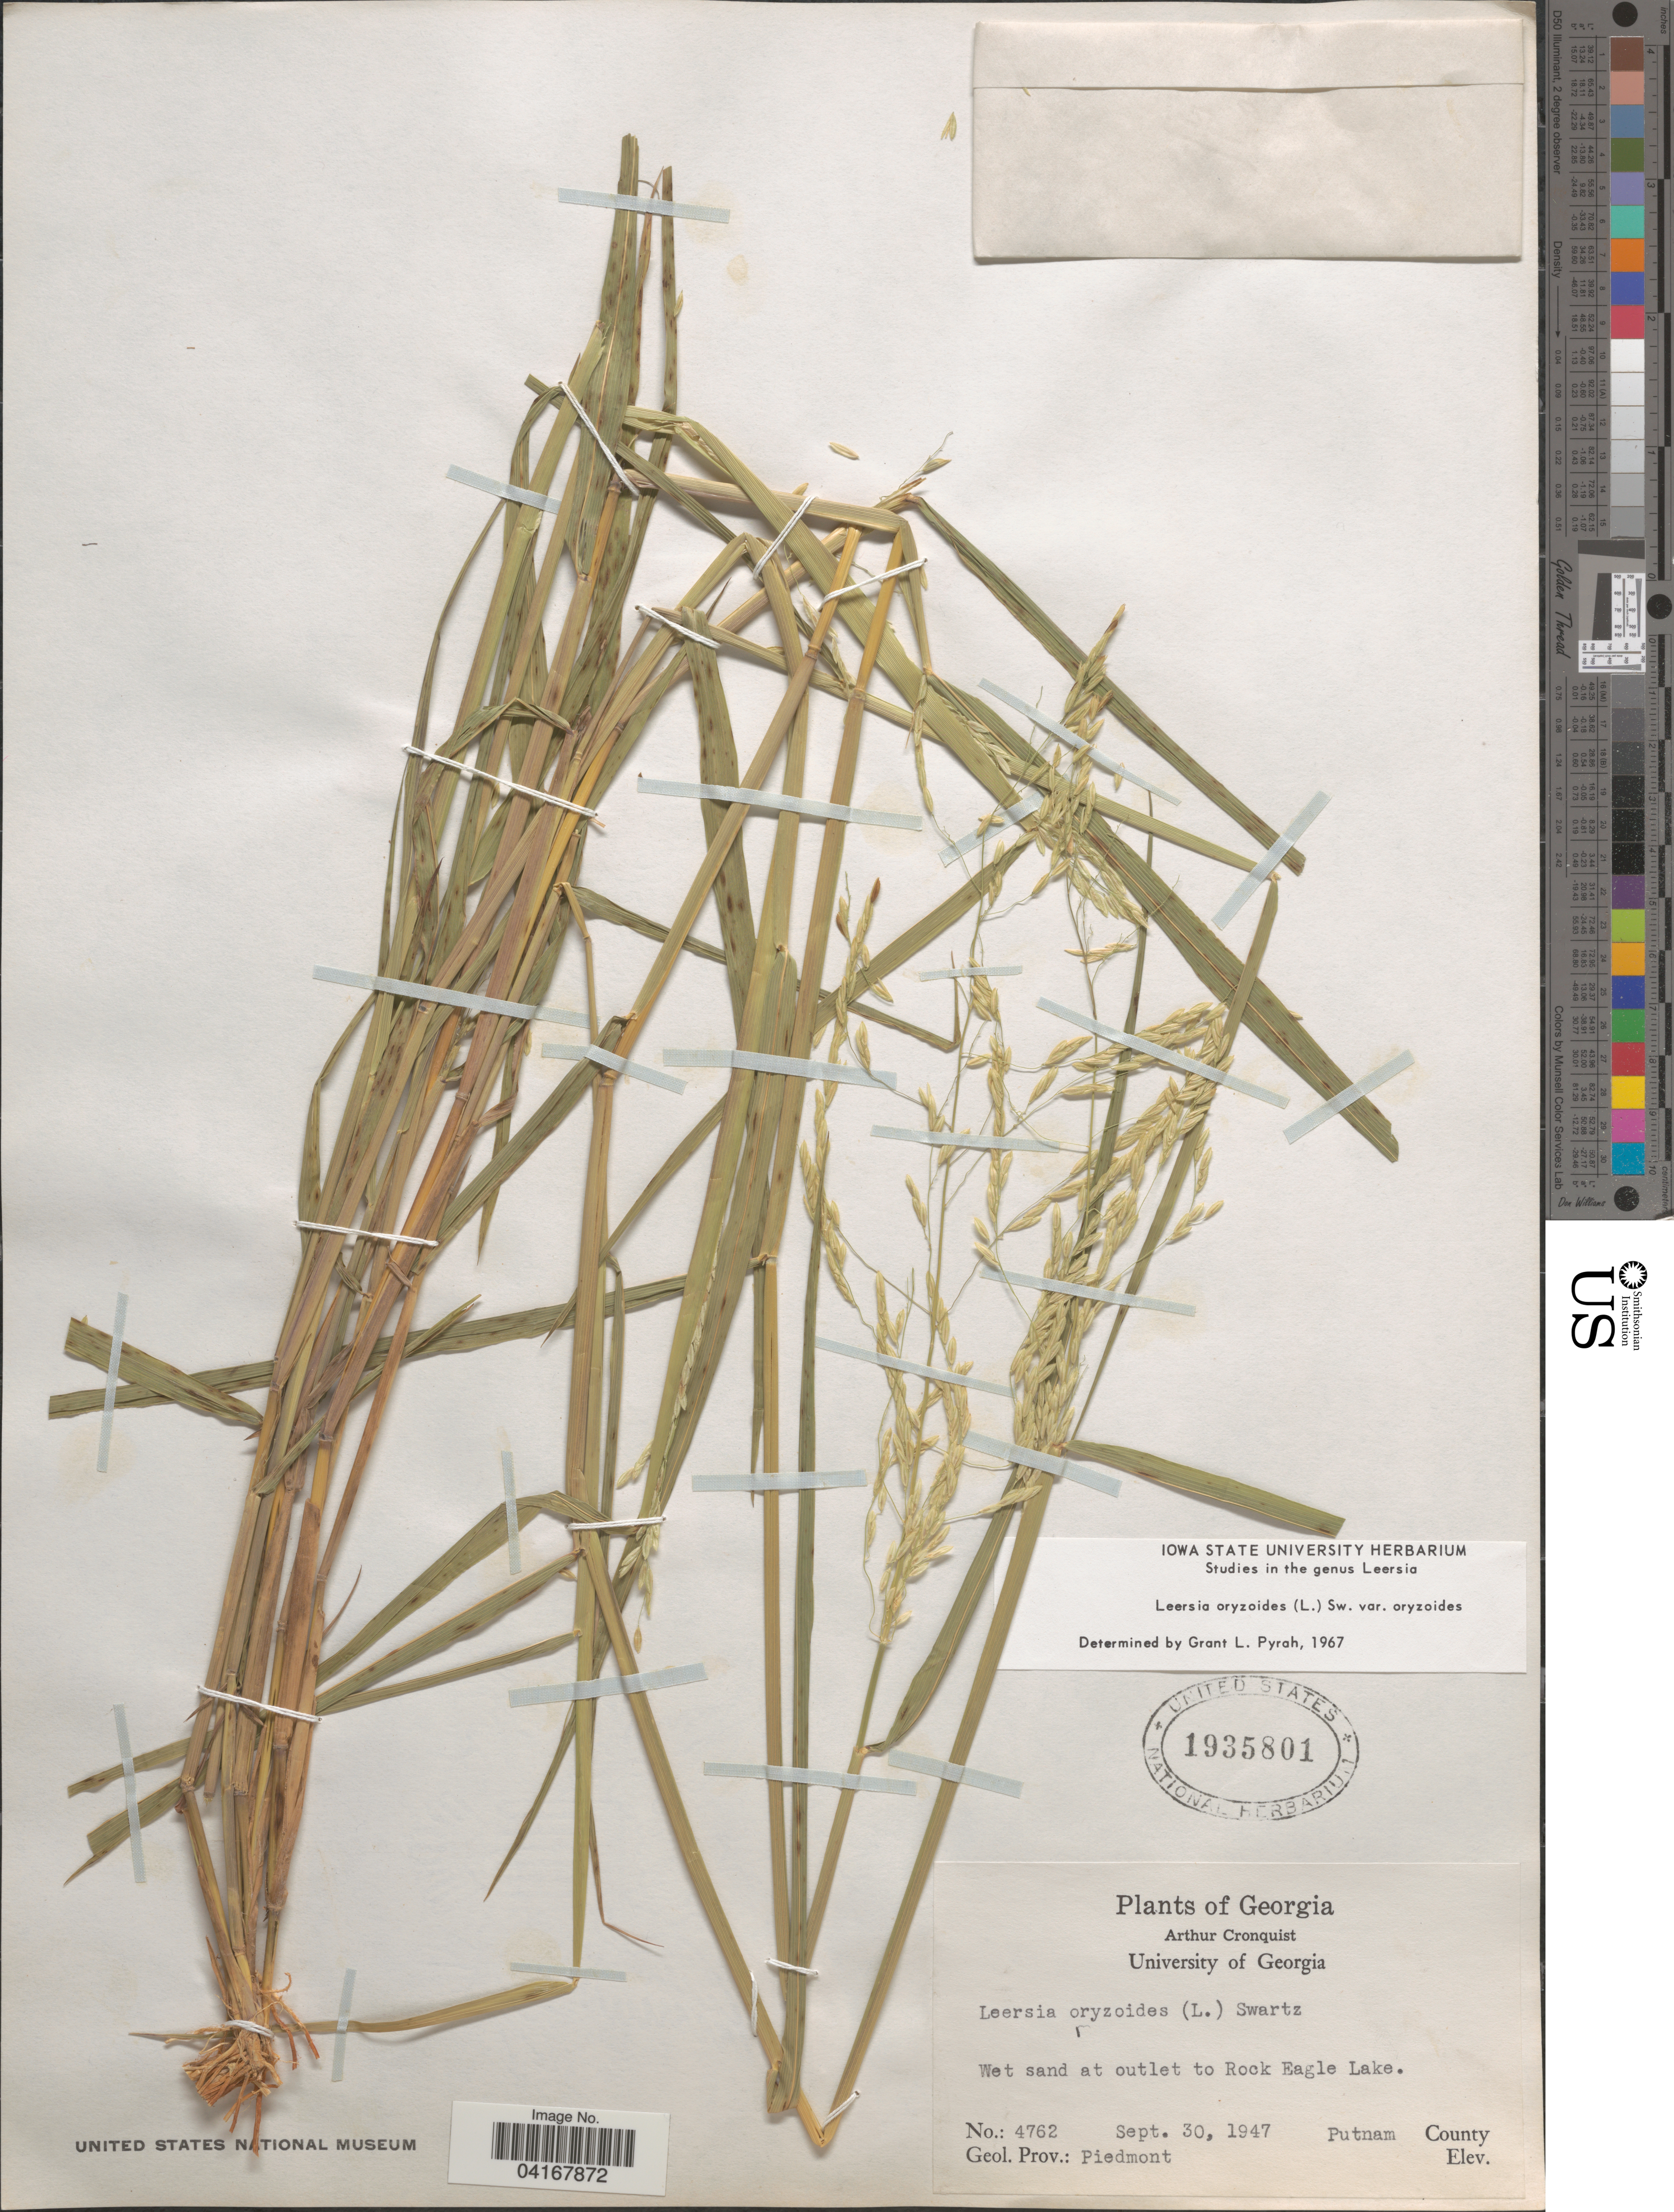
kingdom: Plantae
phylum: Tracheophyta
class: Liliopsida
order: Poales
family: Poaceae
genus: Leersia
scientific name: Leersia oryzoides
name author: (L.) Sw.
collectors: A. J. Cronquist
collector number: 4762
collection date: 1947-09-30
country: United States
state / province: Georgia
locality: Wet sand at outlet to Rock Eagle Lake. Geol. Prov.: Piedmont. Putnam County.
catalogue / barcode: US 1935801